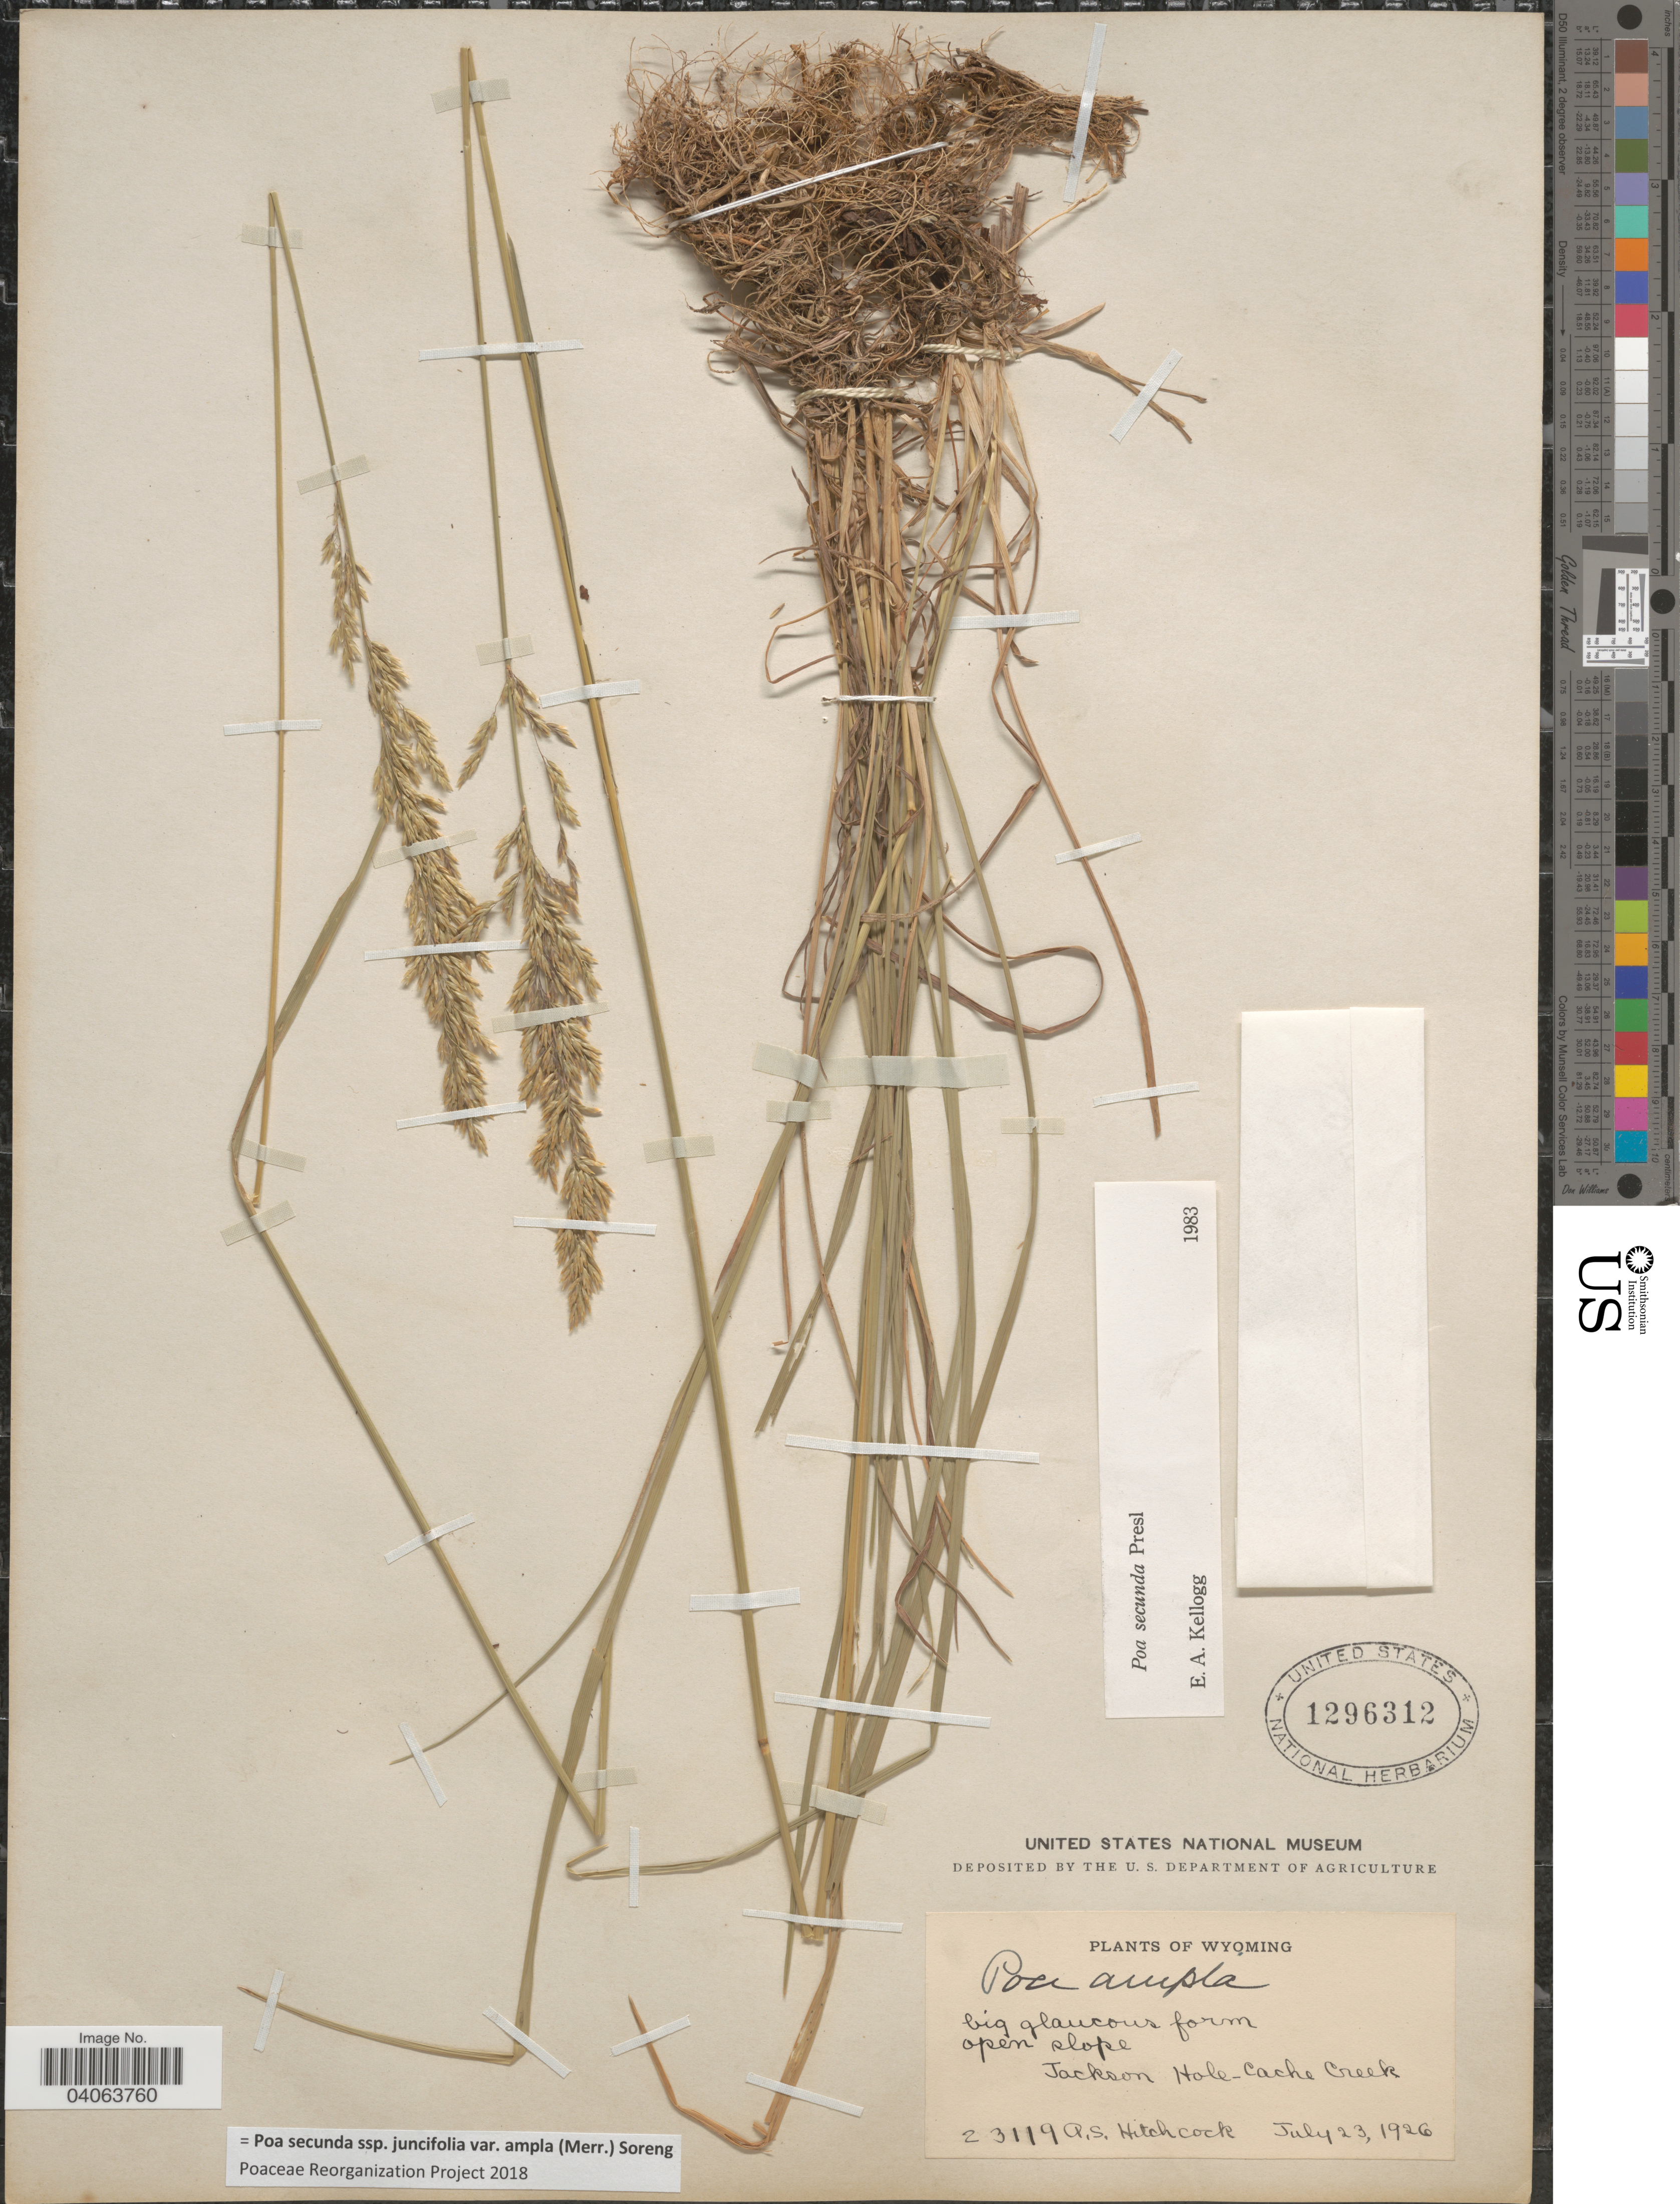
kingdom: Plantae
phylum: Tracheophyta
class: Liliopsida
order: Poales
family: Poaceae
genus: Poa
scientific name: Poa secunda subsp. juncifolia var. ampla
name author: (Merr.) Soreng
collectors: A. S. Hitchcock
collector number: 23119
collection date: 1926-07-23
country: United States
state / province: Wyoming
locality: Open slope Jackson Hole- Cache Creek.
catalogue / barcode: US 1296312